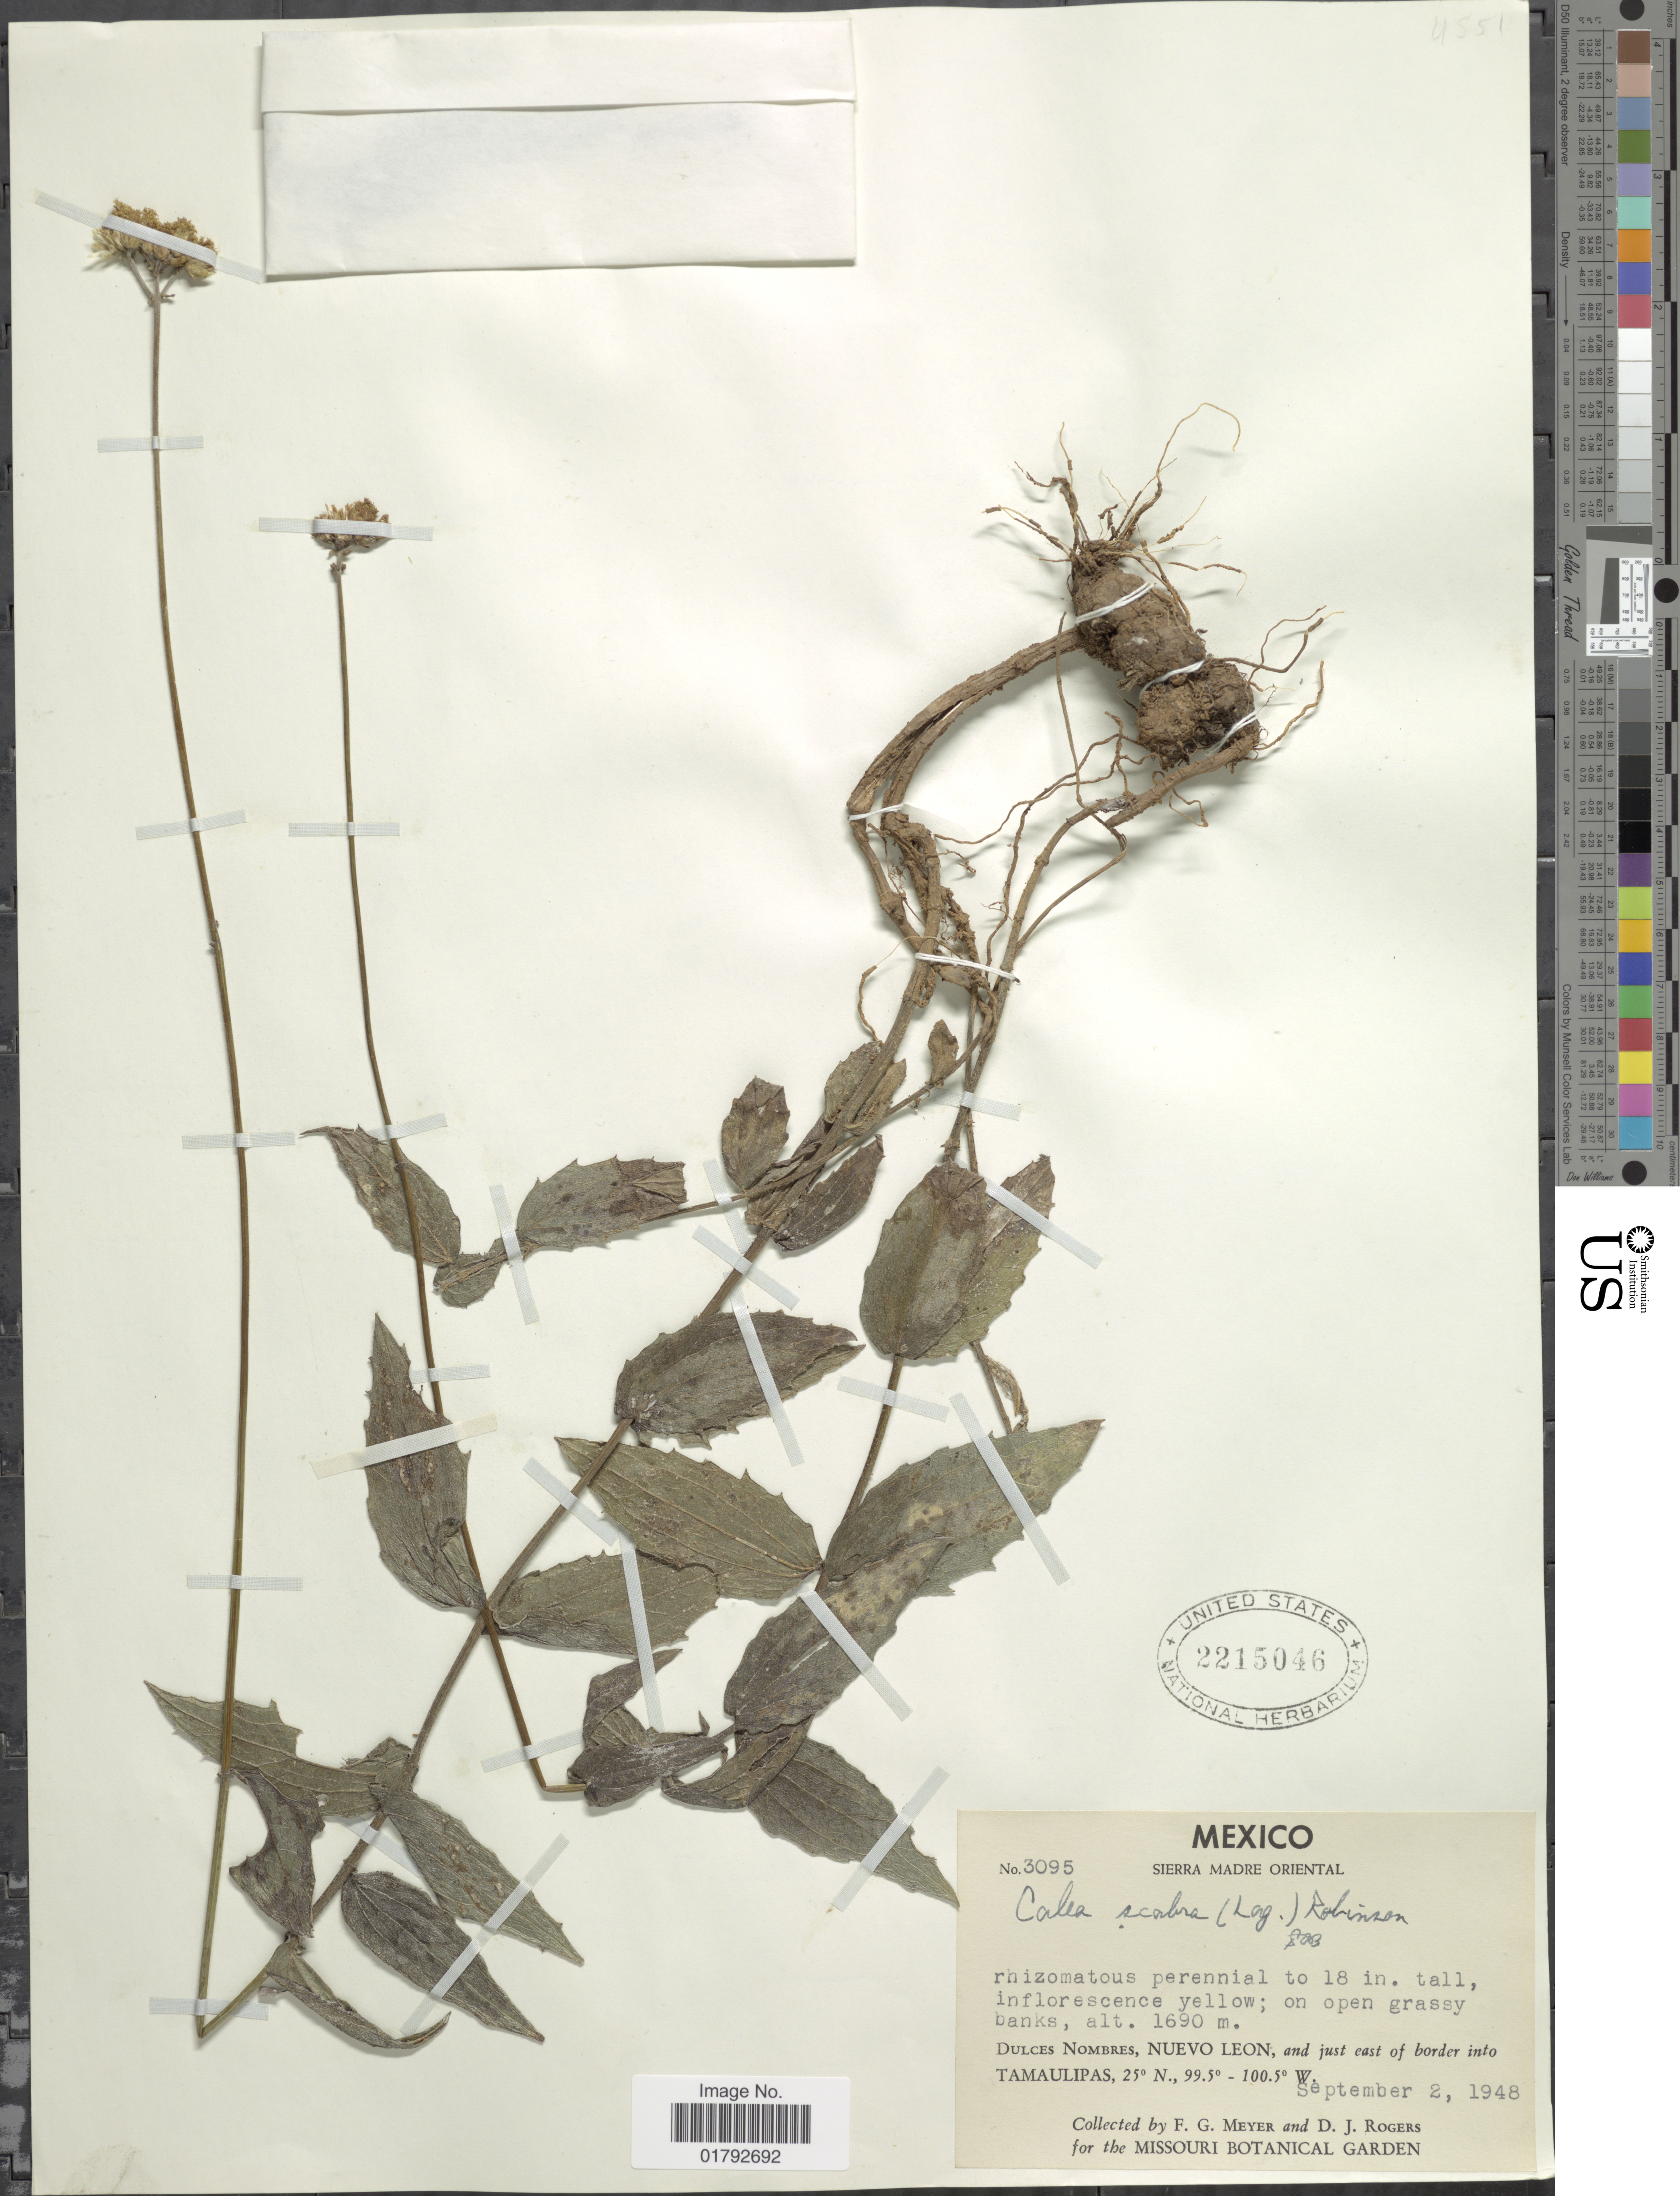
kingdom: Plantae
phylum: Tracheophyta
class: Magnoliopsida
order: Asterales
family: Asteraceae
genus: Alloispermum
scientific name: Alloispermum scabrum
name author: (Lag.) H. Rob.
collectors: F. G. Meyer & D. J. Rogers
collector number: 3095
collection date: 1948-09-02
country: Mexico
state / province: Nuevo León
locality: Dulces Nombres, Nuevo Leon, and just east of border into Tamaulipas.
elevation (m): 1690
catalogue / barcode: US 2215046